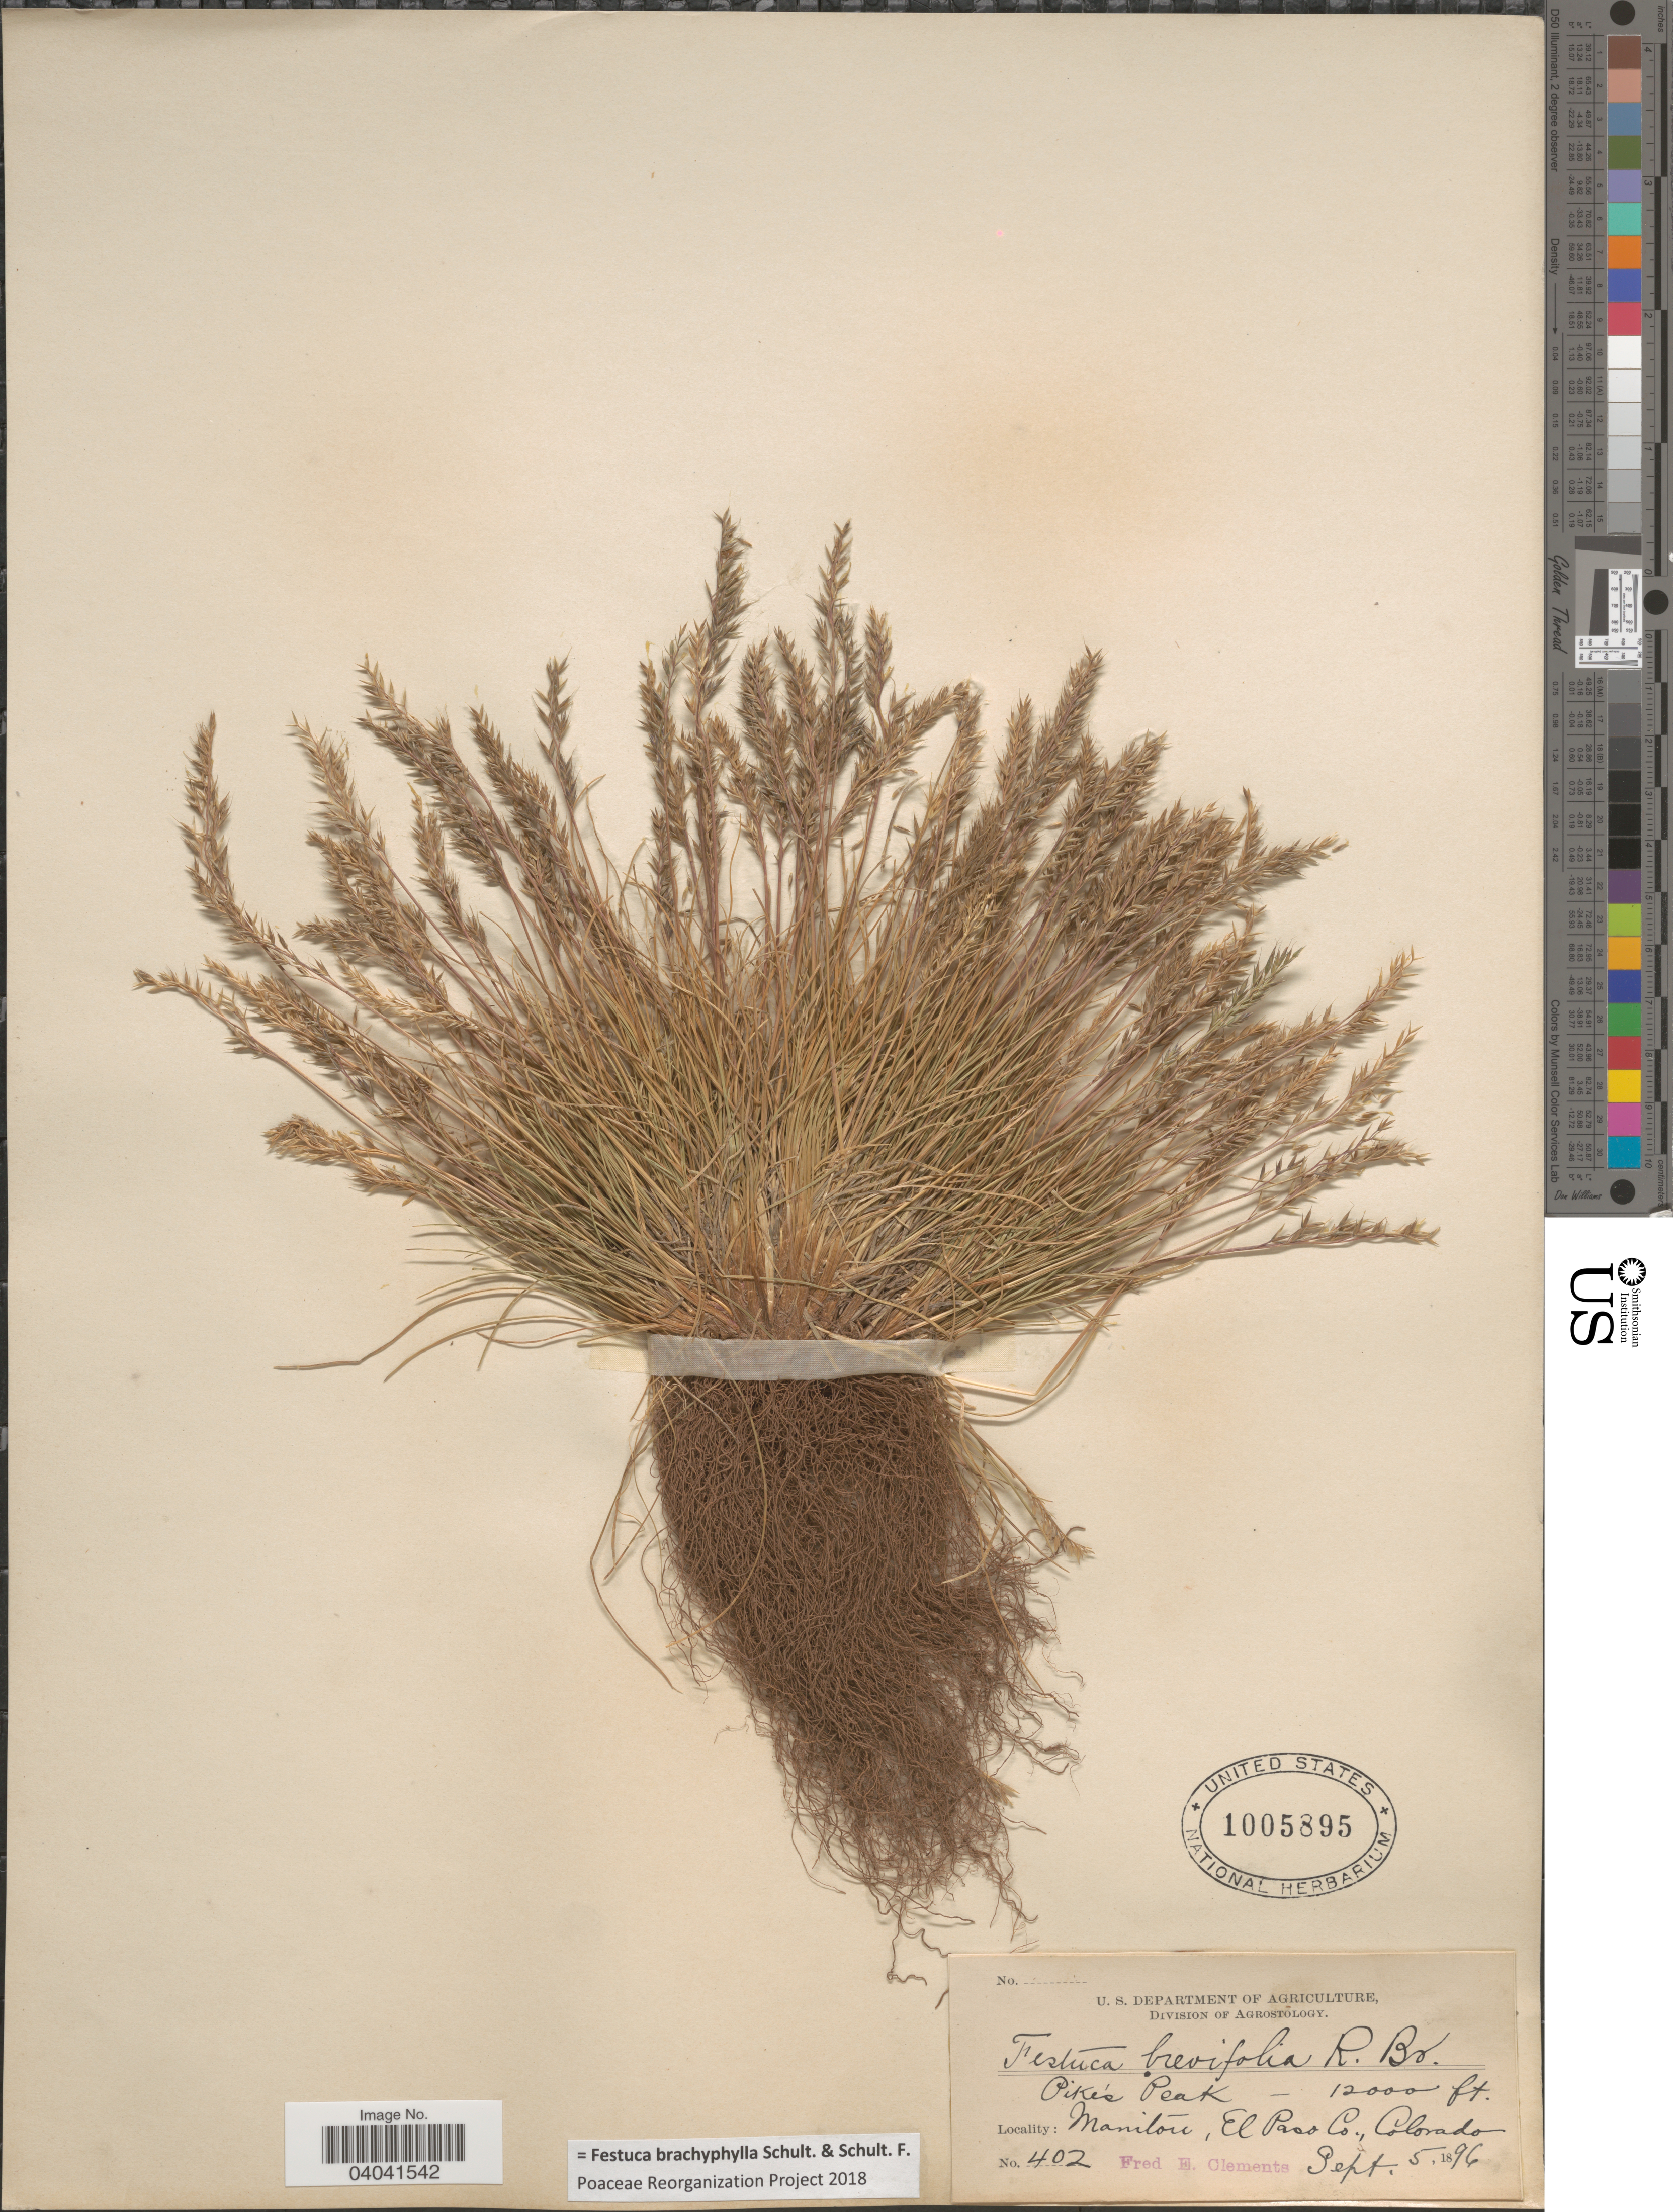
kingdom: Plantae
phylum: Tracheophyta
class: Liliopsida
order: Poales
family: Poaceae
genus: Festuca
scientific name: Festuca brachyphylla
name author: Schult. & Schult. f.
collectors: F. E. Clements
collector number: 402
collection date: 1896-09-05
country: United States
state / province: Colorado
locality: Pike's Peak. Manitou, El Paso Co.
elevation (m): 3658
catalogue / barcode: US 1005895